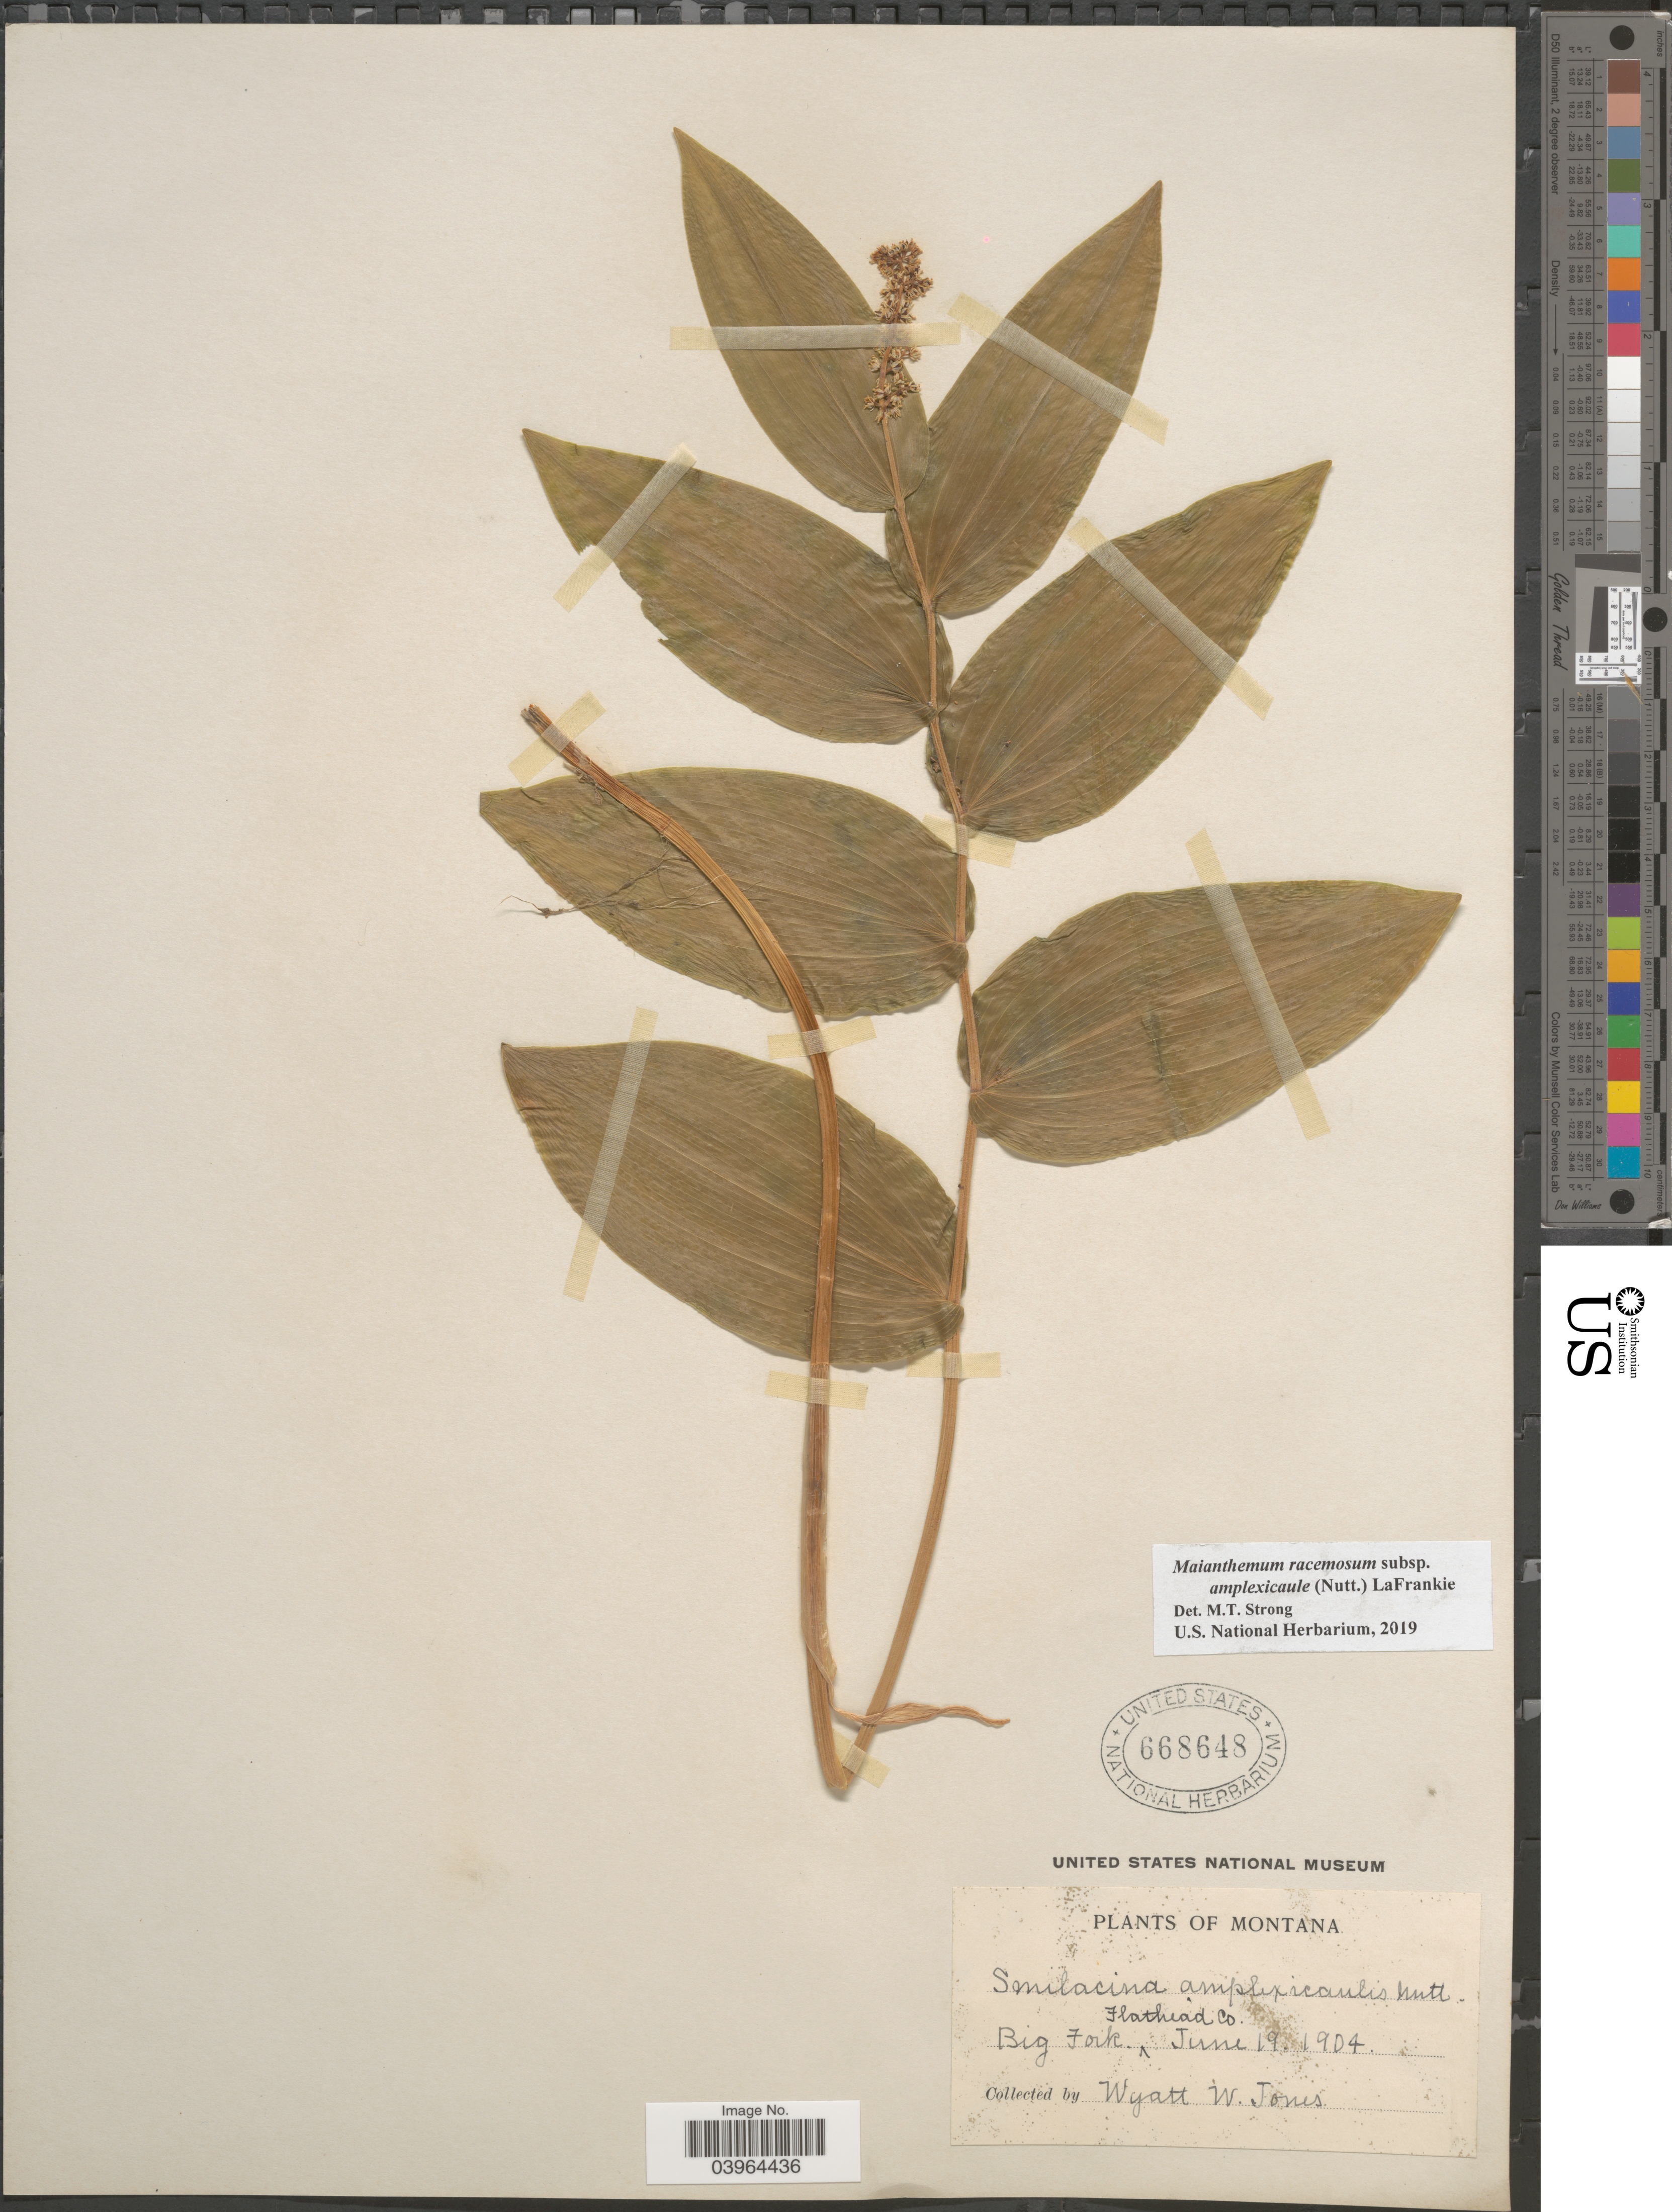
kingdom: Plantae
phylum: Tracheophyta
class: Liliopsida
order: Asparagales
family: Asparagaceae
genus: Maianthemum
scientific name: Maianthemum racemosum subsp. amplexicaule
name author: (Nutt.) LaFrankie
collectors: W. W. Jones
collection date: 1904-06-19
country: United States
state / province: Montana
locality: Big Fork, Flathead Co.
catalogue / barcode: US 668648